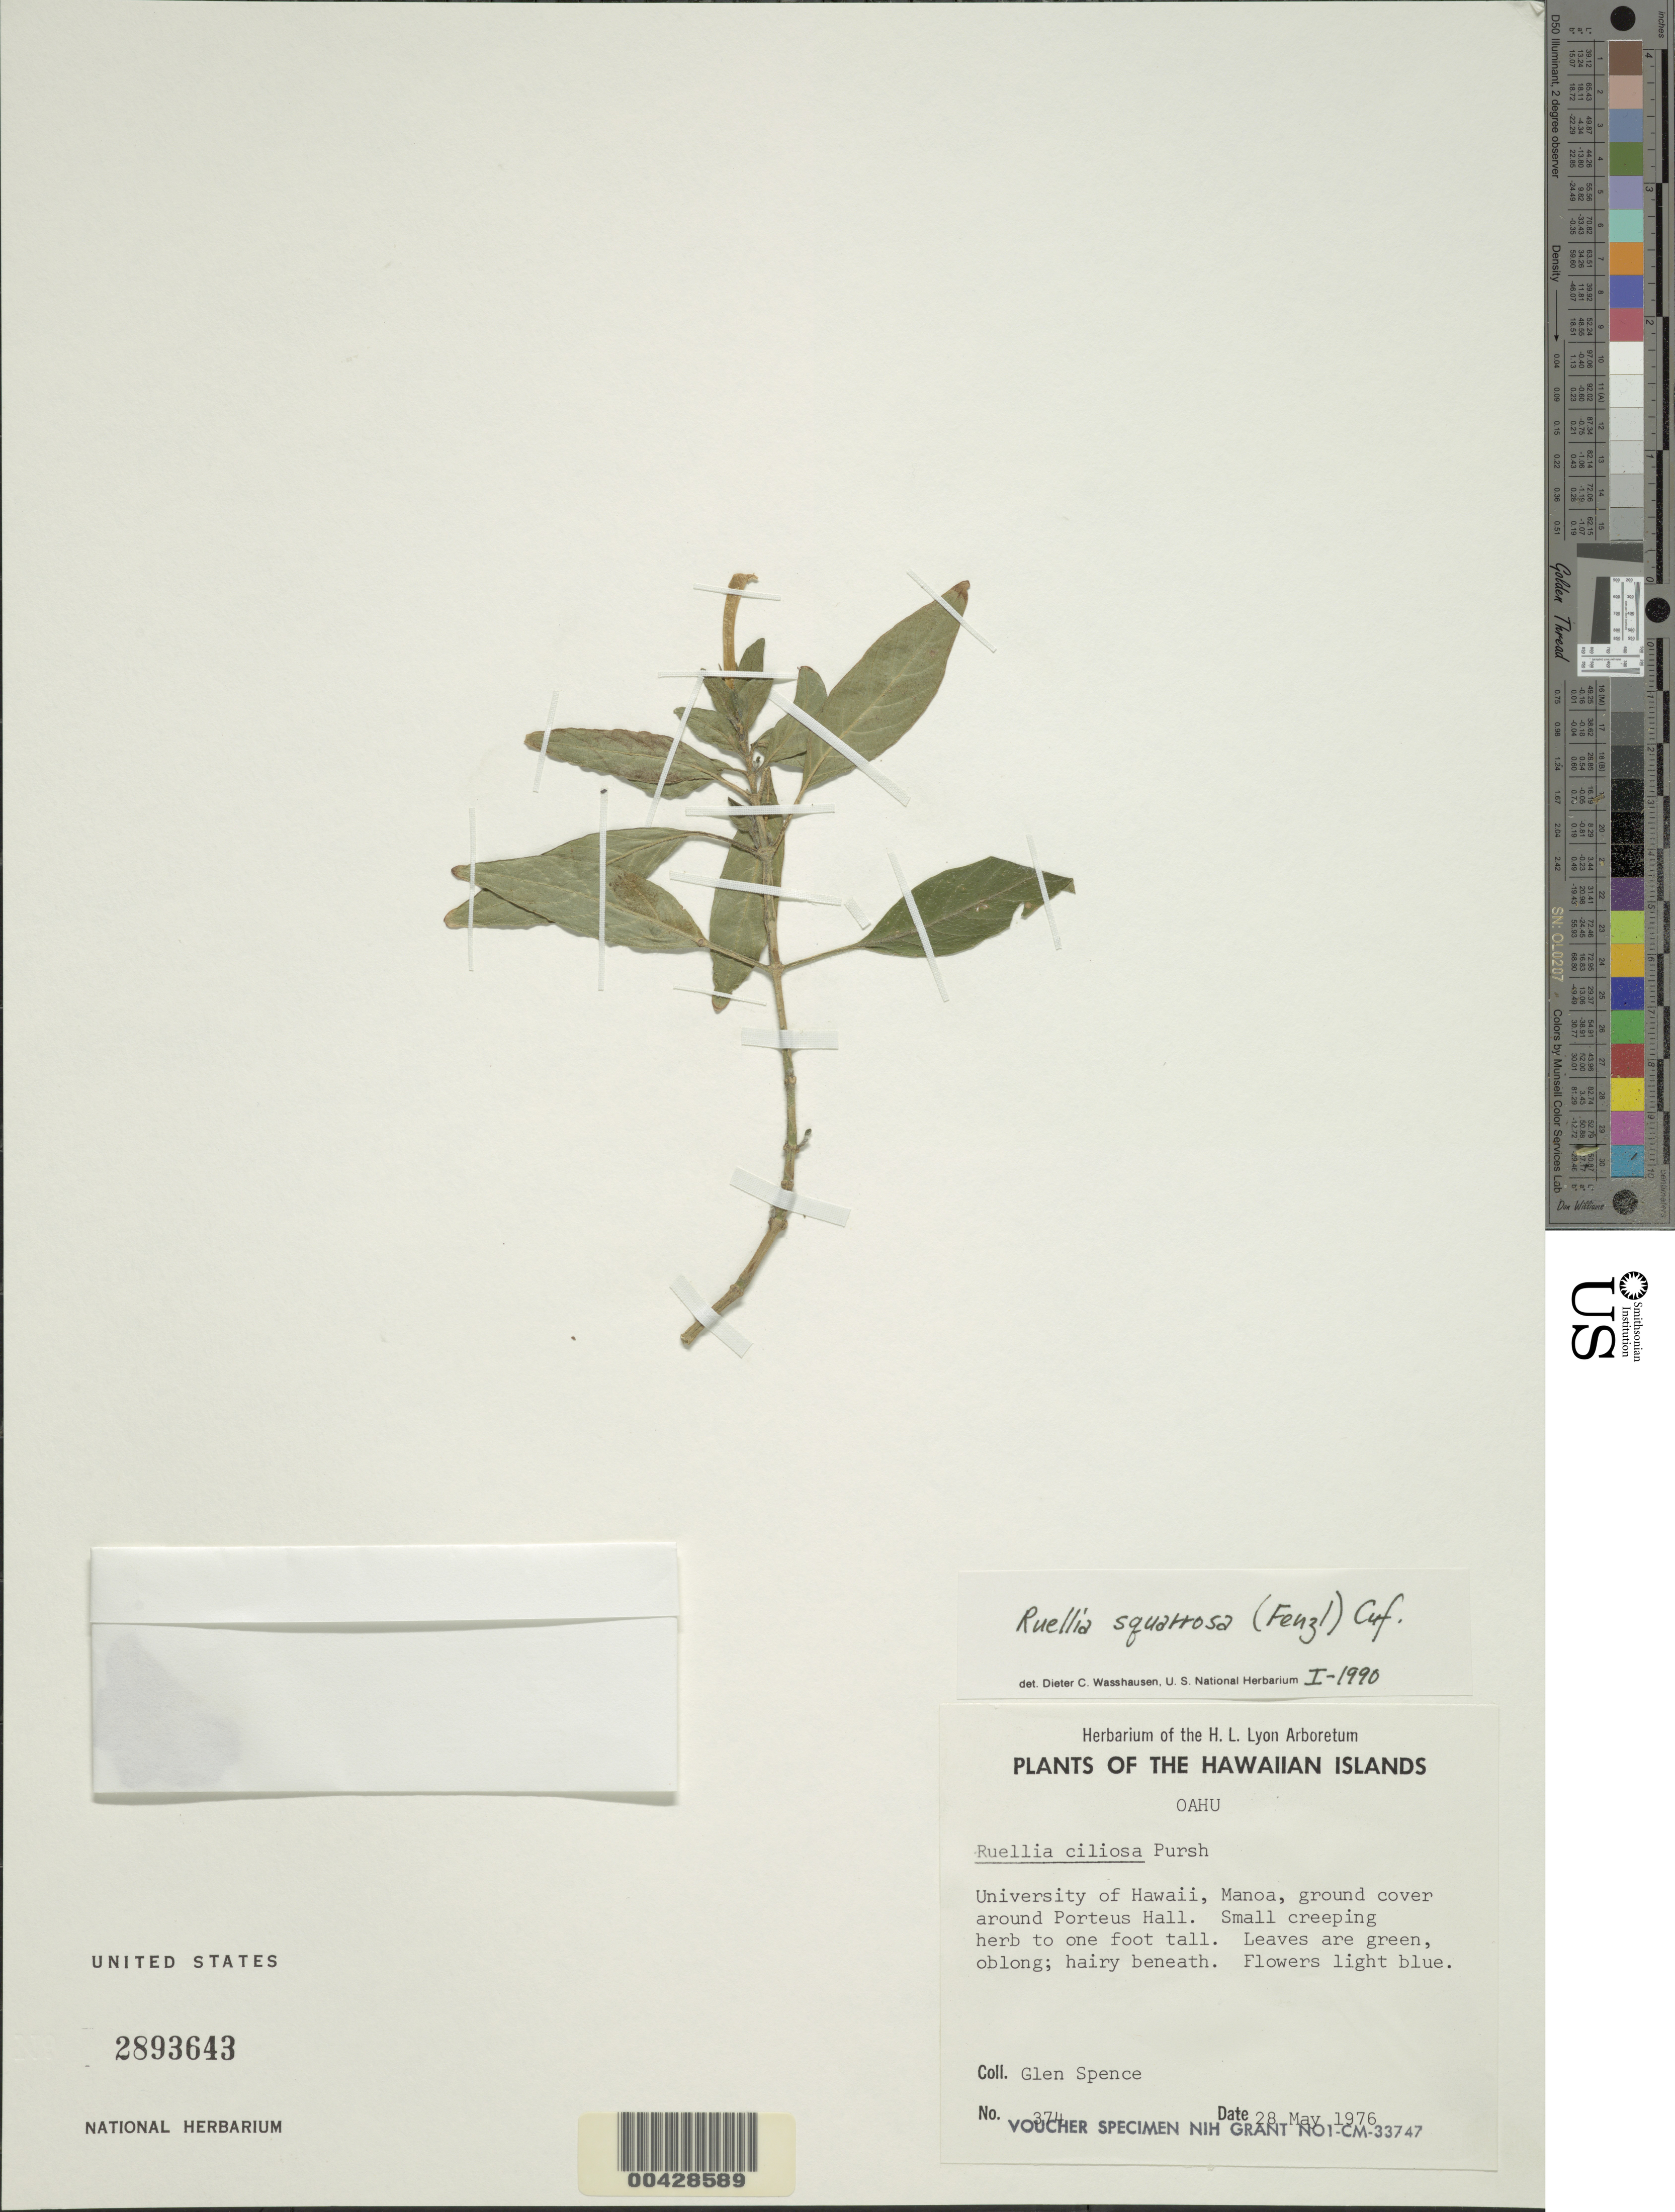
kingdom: Plantae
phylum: Tracheophyta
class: Magnoliopsida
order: Lamiales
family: Acanthaceae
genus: Ruellia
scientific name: Ruellia longepetiolata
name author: (Oerst.) Hemsl.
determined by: Wagner, W. L., (BOT), Smithsonian Institution - National Museum of Natural History (UNITED STATES)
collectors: G. Spence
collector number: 374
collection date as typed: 28 May 1976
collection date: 1976-05-28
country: United States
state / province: Hawaii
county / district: Honolulu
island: Oahu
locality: University of Hawaii, Manoa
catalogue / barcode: US 2893643